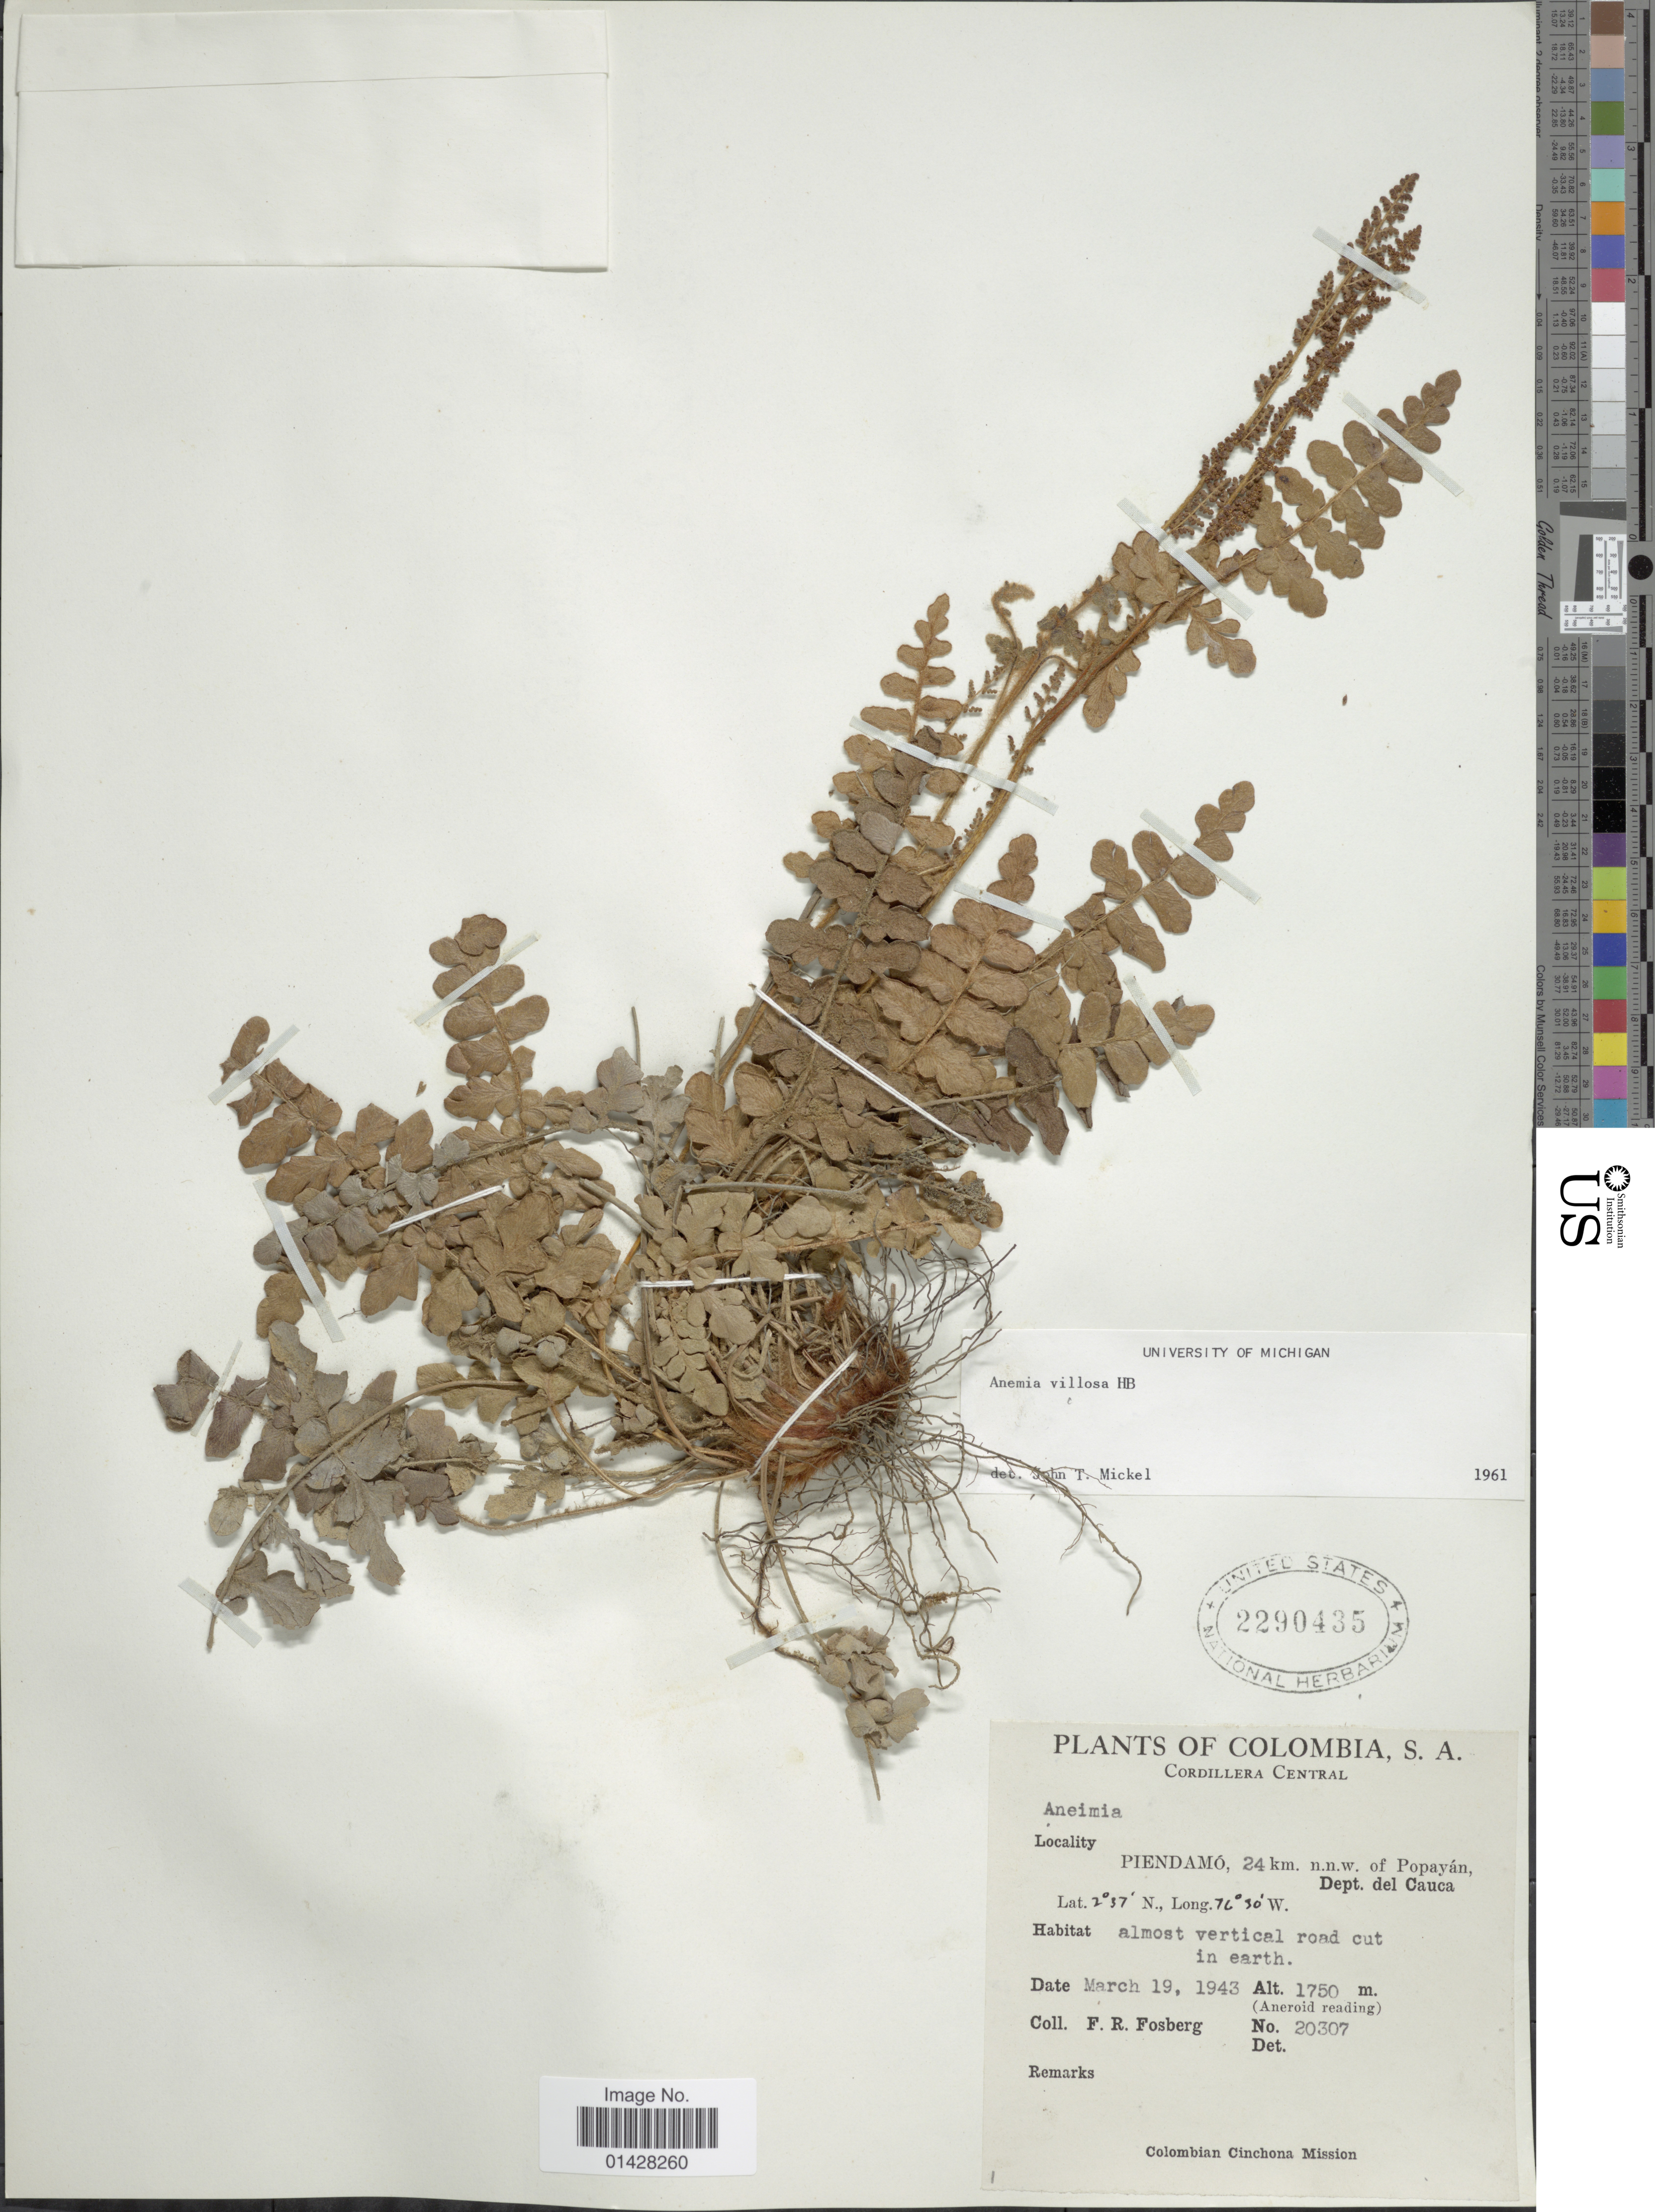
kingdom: Plantae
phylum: Tracheophyta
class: Polypodiopsida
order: Schizaeales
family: Anemiaceae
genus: Anemia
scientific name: Anemia villosa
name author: Humb. & Bonpl. ex Willd.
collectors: F. R. Fosberg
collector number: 20307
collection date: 1943-03-19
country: Colombia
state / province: Cauca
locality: Cordillera Central. Piendamó, 24 km. n.n.w. of Popayán, Dept. del Cauca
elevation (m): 1750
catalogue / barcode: US 2290435